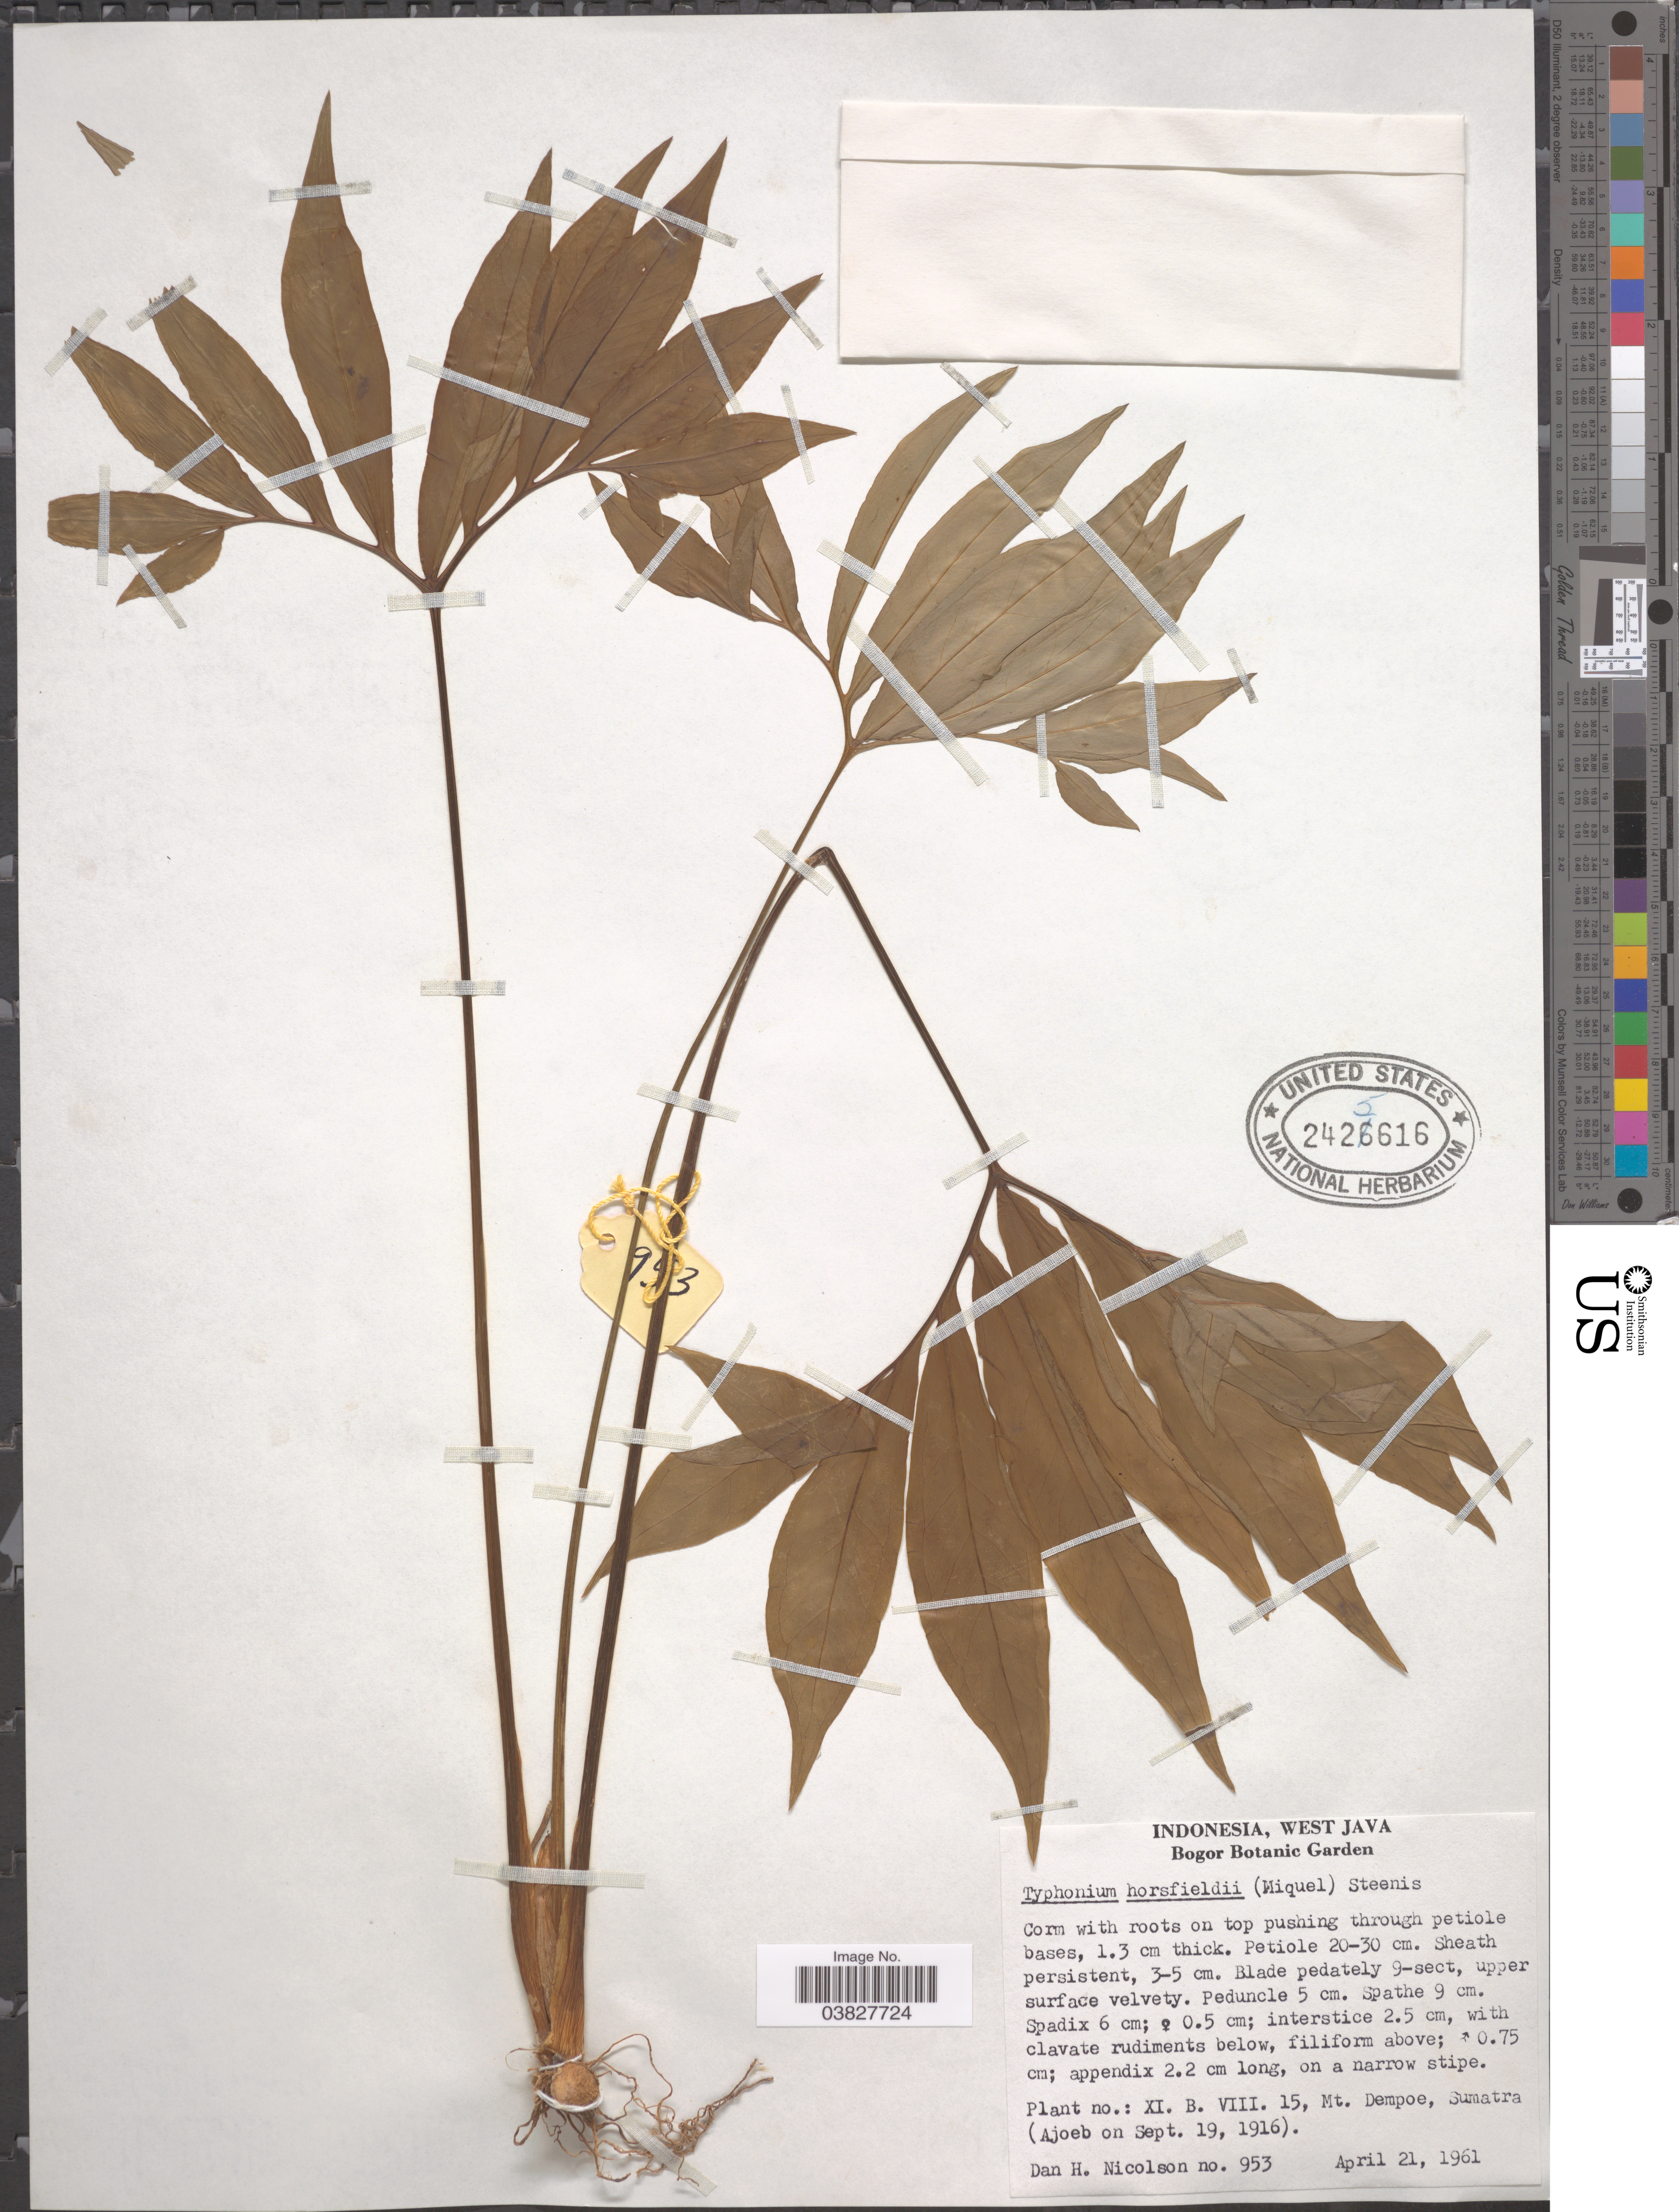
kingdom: Plantae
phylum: Tracheophyta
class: Liliopsida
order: Alismatales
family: Araceae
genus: Typhonium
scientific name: Typhonium horsfieldii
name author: (Miq.) Steenis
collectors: D. H. Nicolson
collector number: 953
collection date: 1961-04-21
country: Indonesia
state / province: Java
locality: West Java. Bogor Botanic Garden.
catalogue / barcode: US 2425616